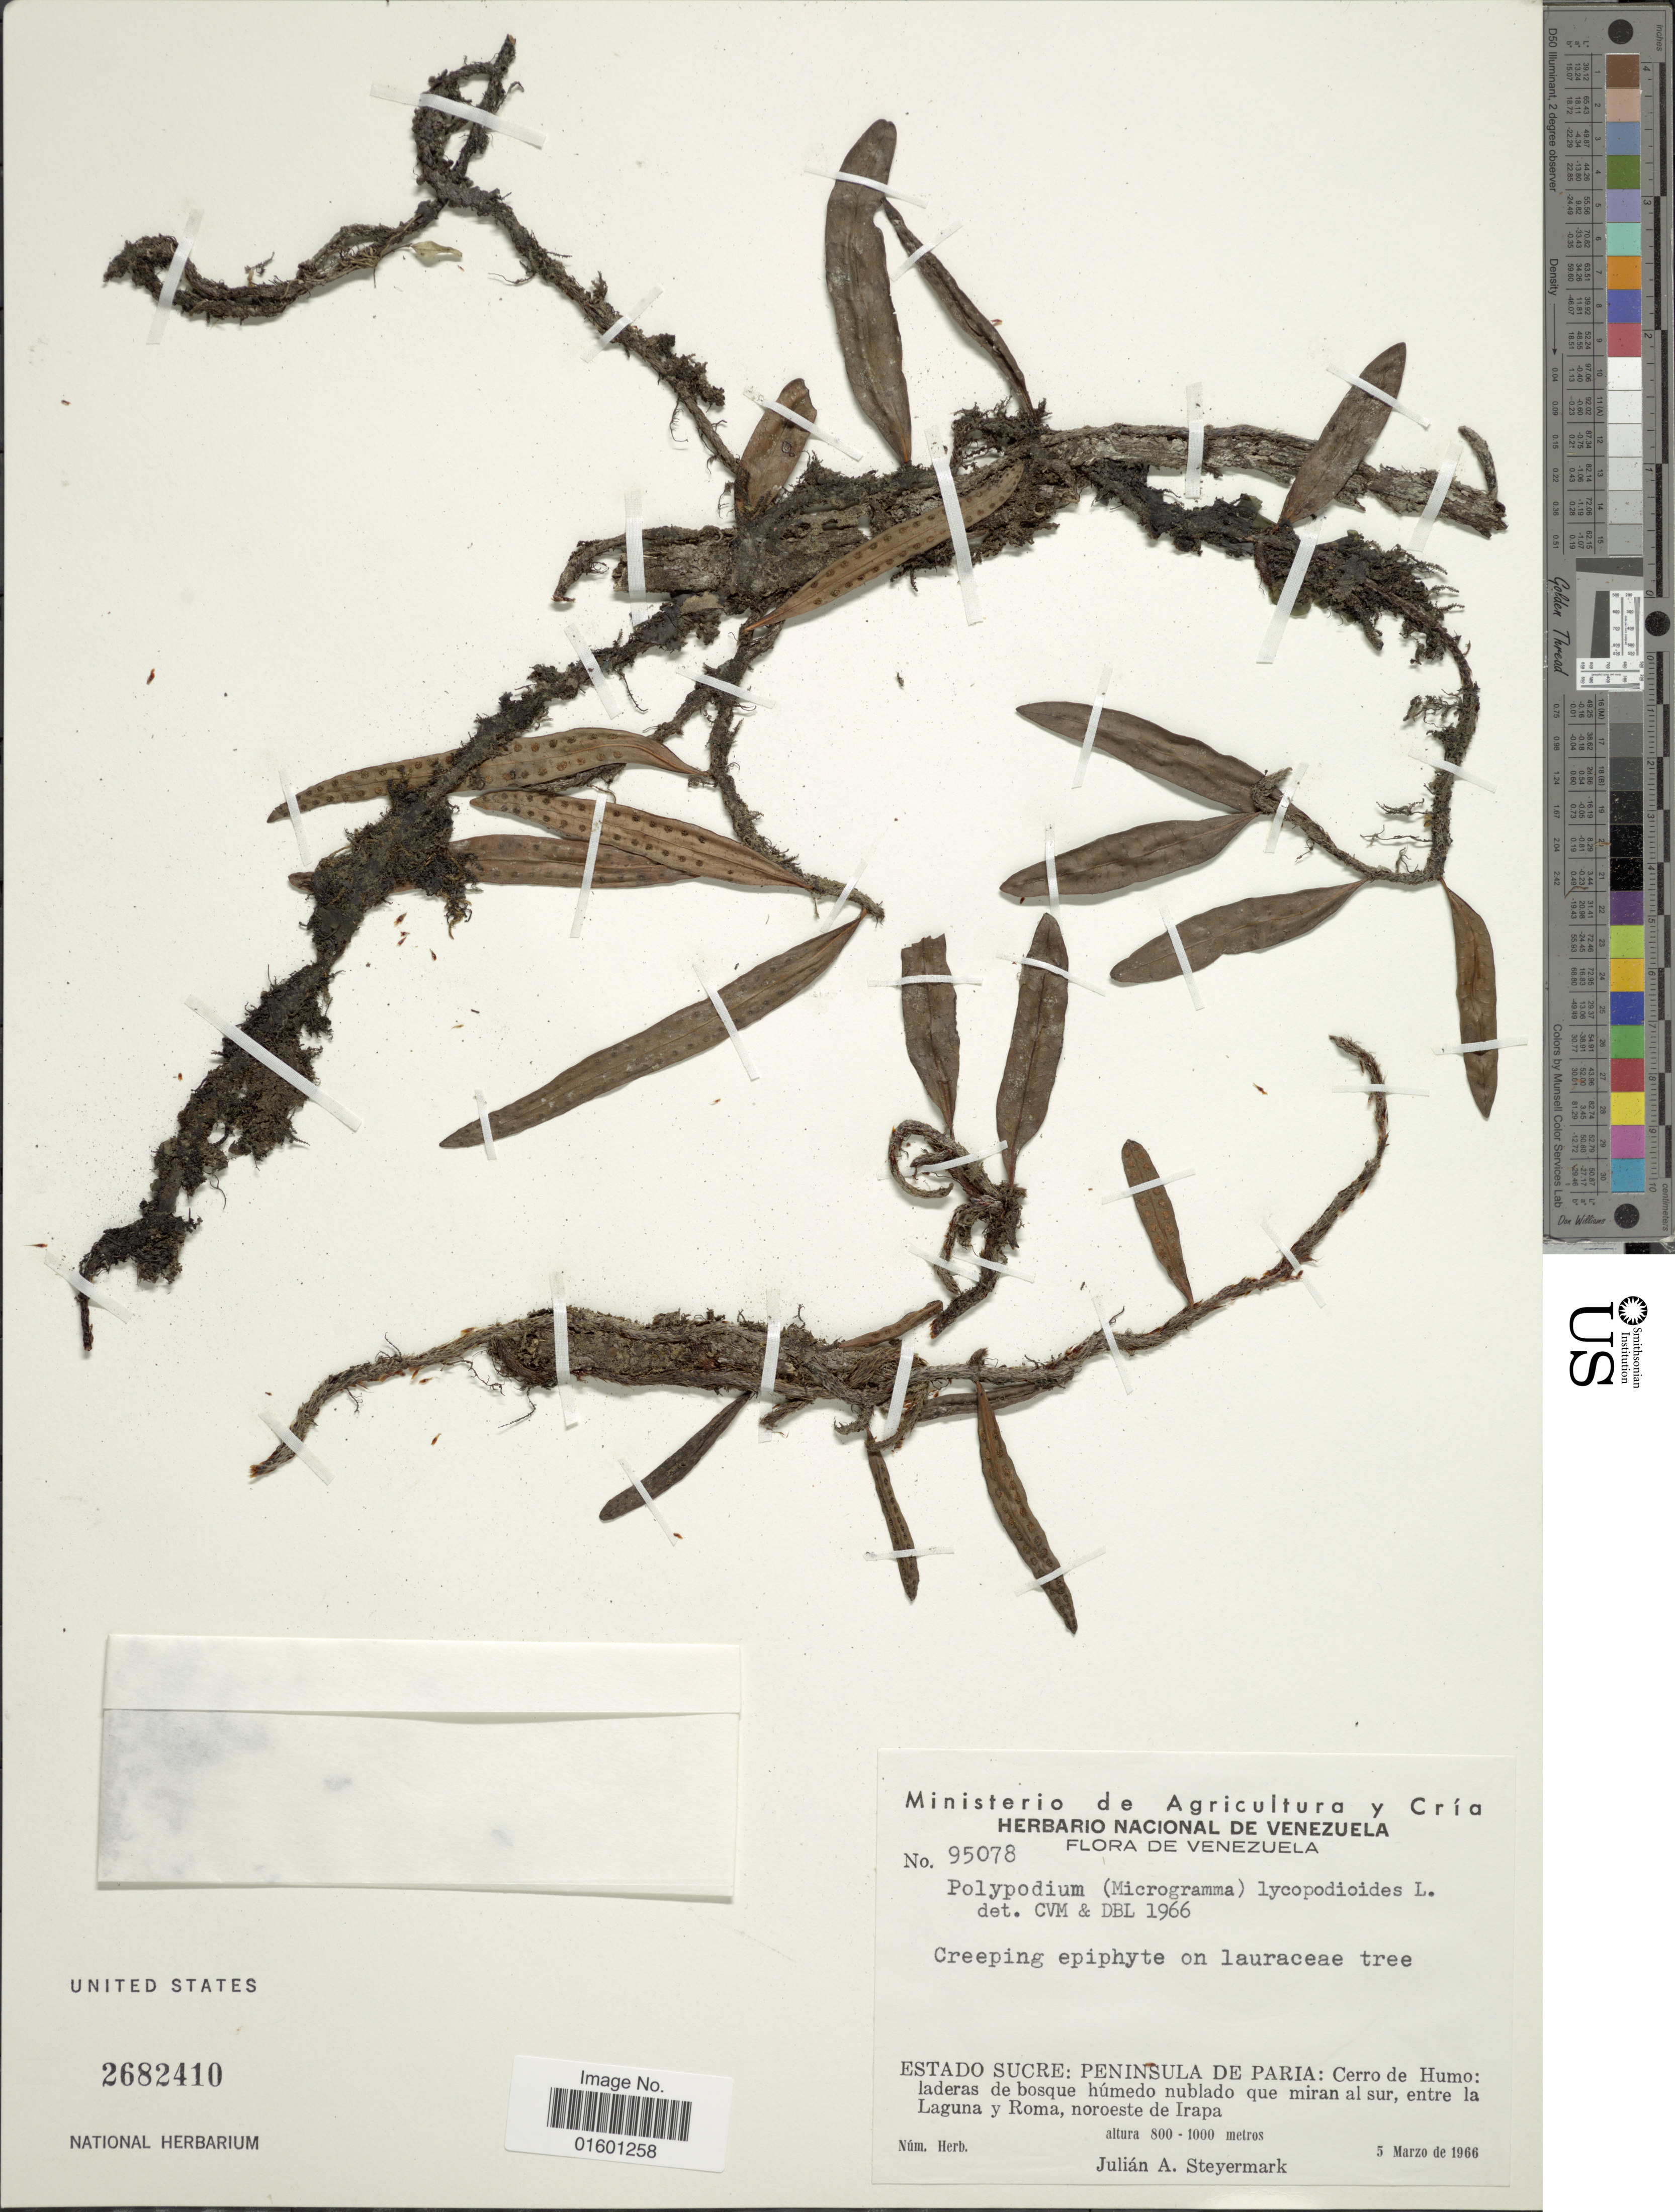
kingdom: Plantae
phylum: Tracheophyta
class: Polypodiopsida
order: Polypodiales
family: Polypodiaceae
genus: Microgramma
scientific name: Microgramma lycopodioides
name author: (L.) Copel.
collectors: J. Steyermark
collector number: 95078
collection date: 1966-03-05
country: Venezuela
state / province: Sucre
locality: Peninsula de Paria: Cerro de Humo: laderas de bosque humedo nublado que miran al sur, entre la Laguna y Roma, noroeste de Irapa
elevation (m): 800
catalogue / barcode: US 2682410